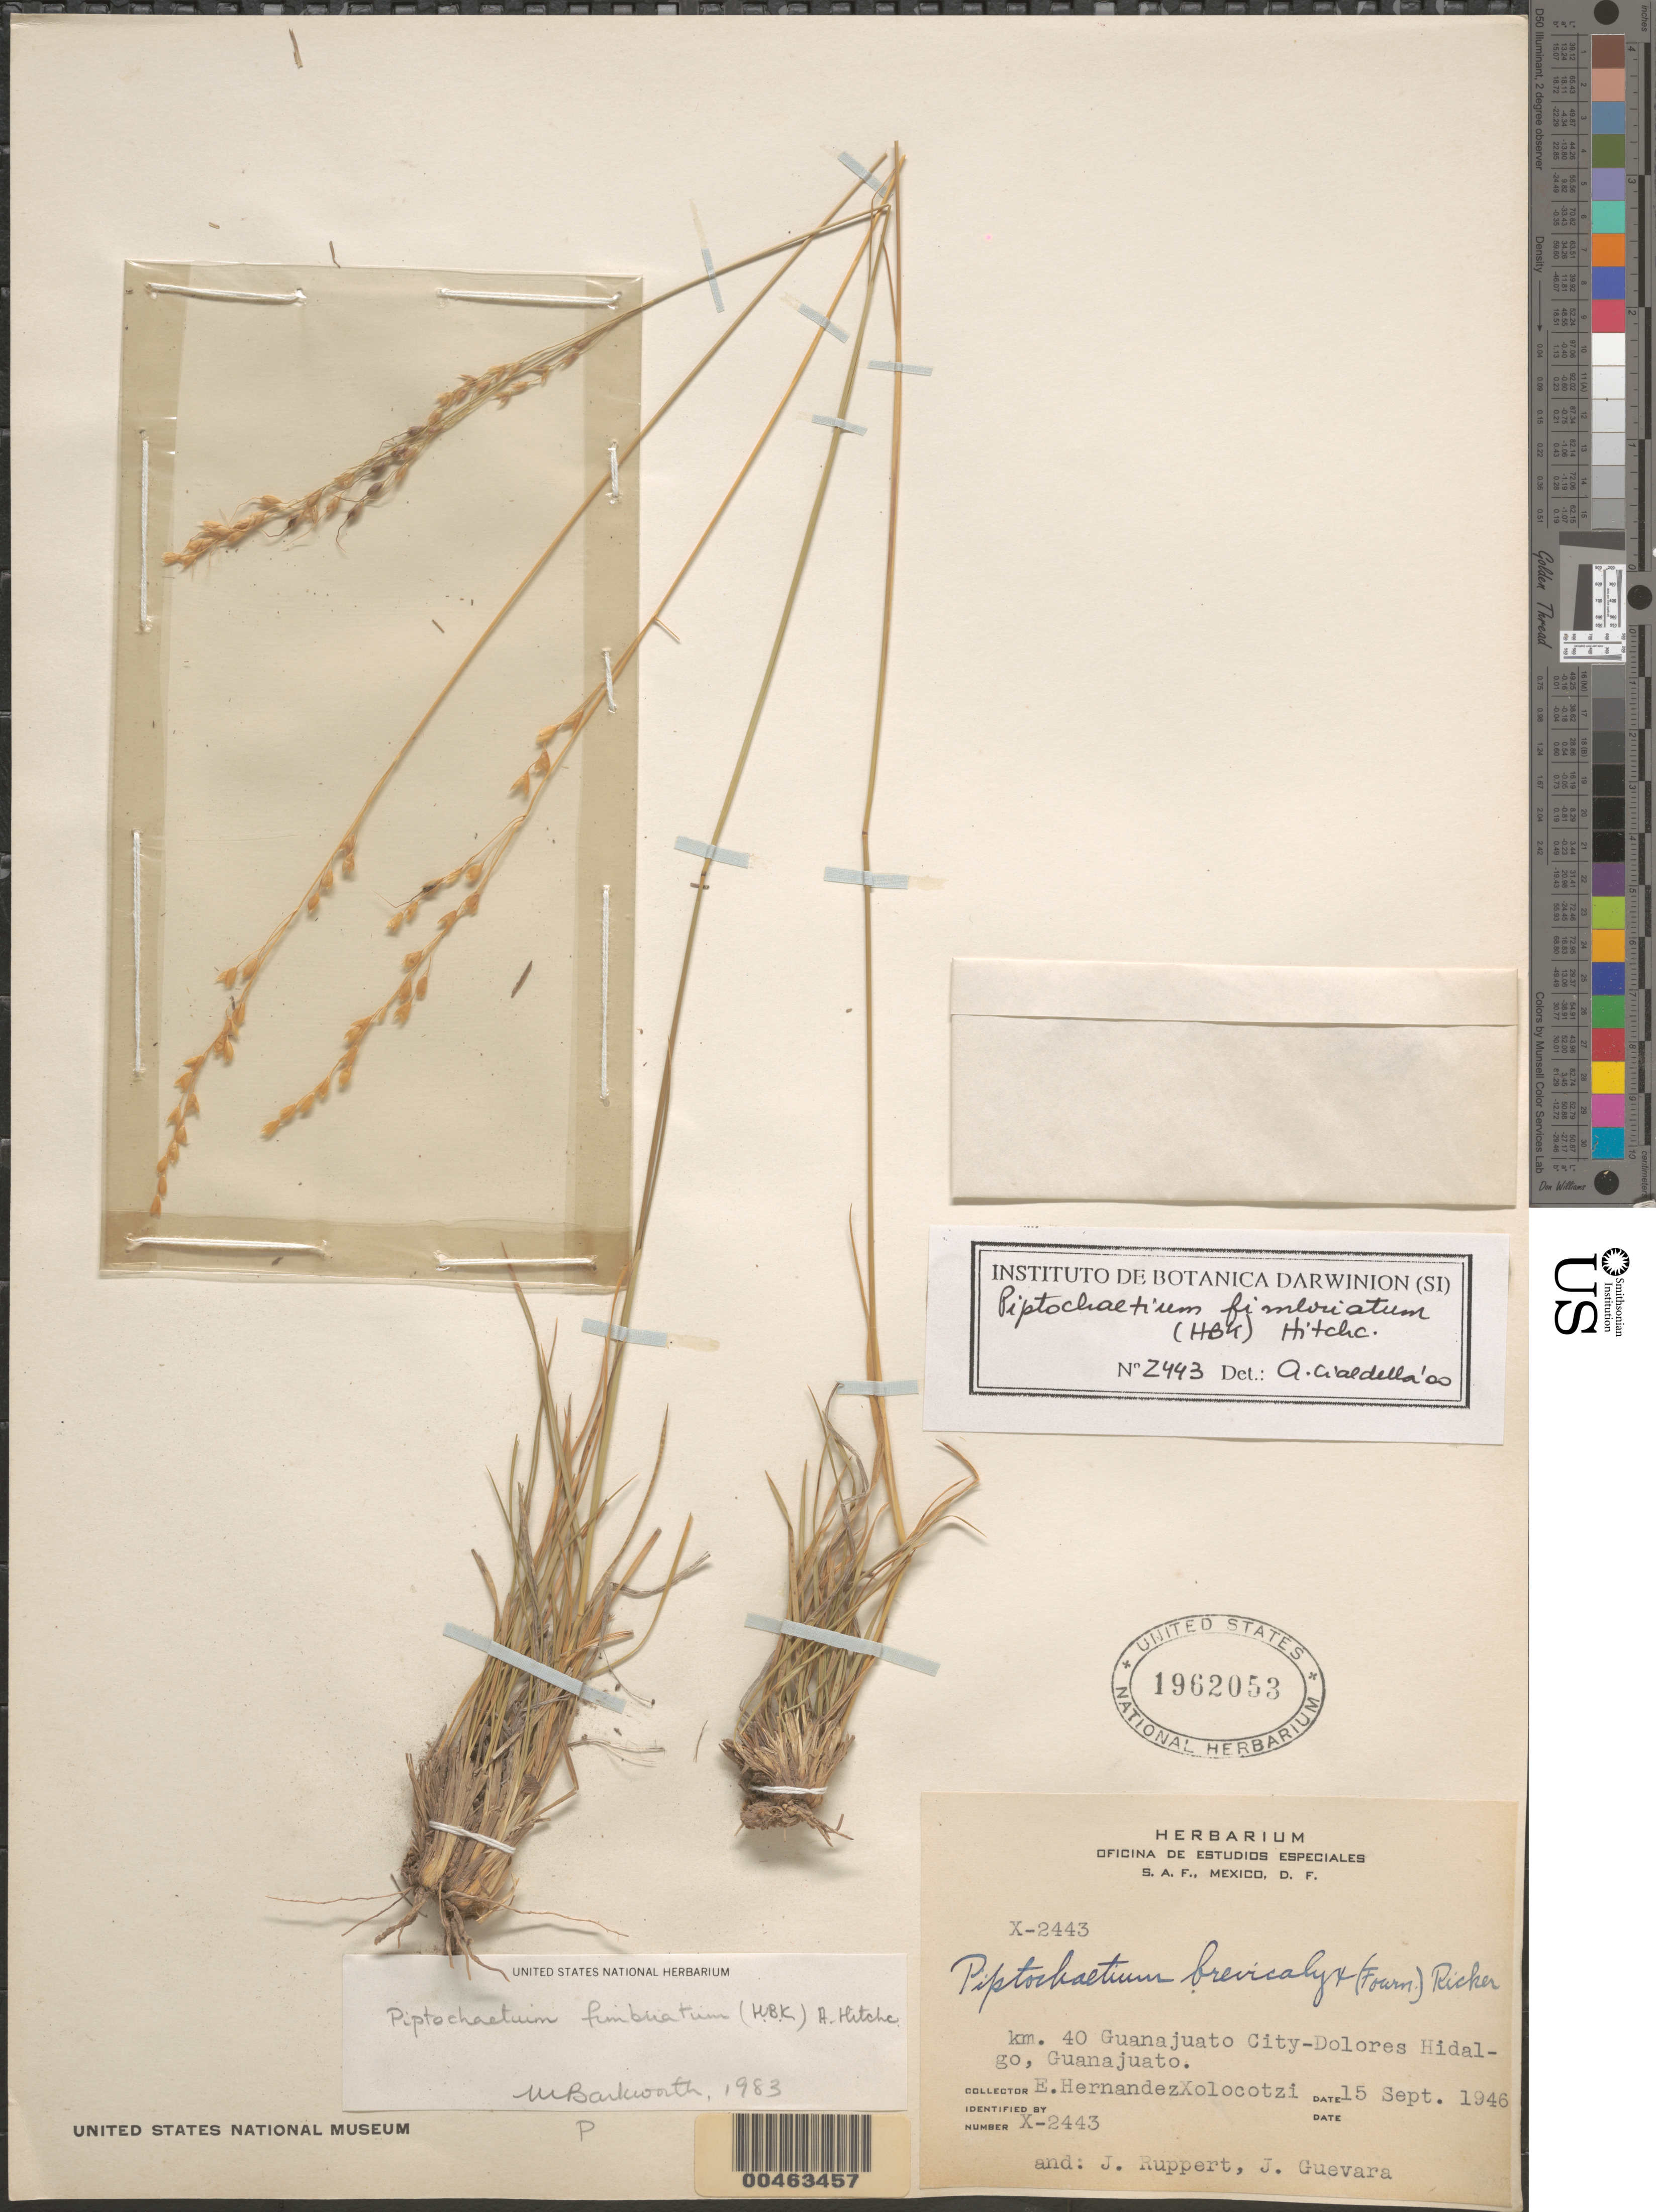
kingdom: Plantae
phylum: Tracheophyta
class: Liliopsida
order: Poales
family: Poaceae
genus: Piptochaetium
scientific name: Piptochaetium fimbriatum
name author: (Kunth) Hitchc.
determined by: Barkworth, M. E.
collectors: E. I. Hernández-X., J. Ruppert & J. Guevara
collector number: X-2443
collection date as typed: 15 Sep 1946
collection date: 1946-09-15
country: Mexico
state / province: Guanajuato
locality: Km 40 Guanajuato City - Dolores Hidalgo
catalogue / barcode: US 1962053